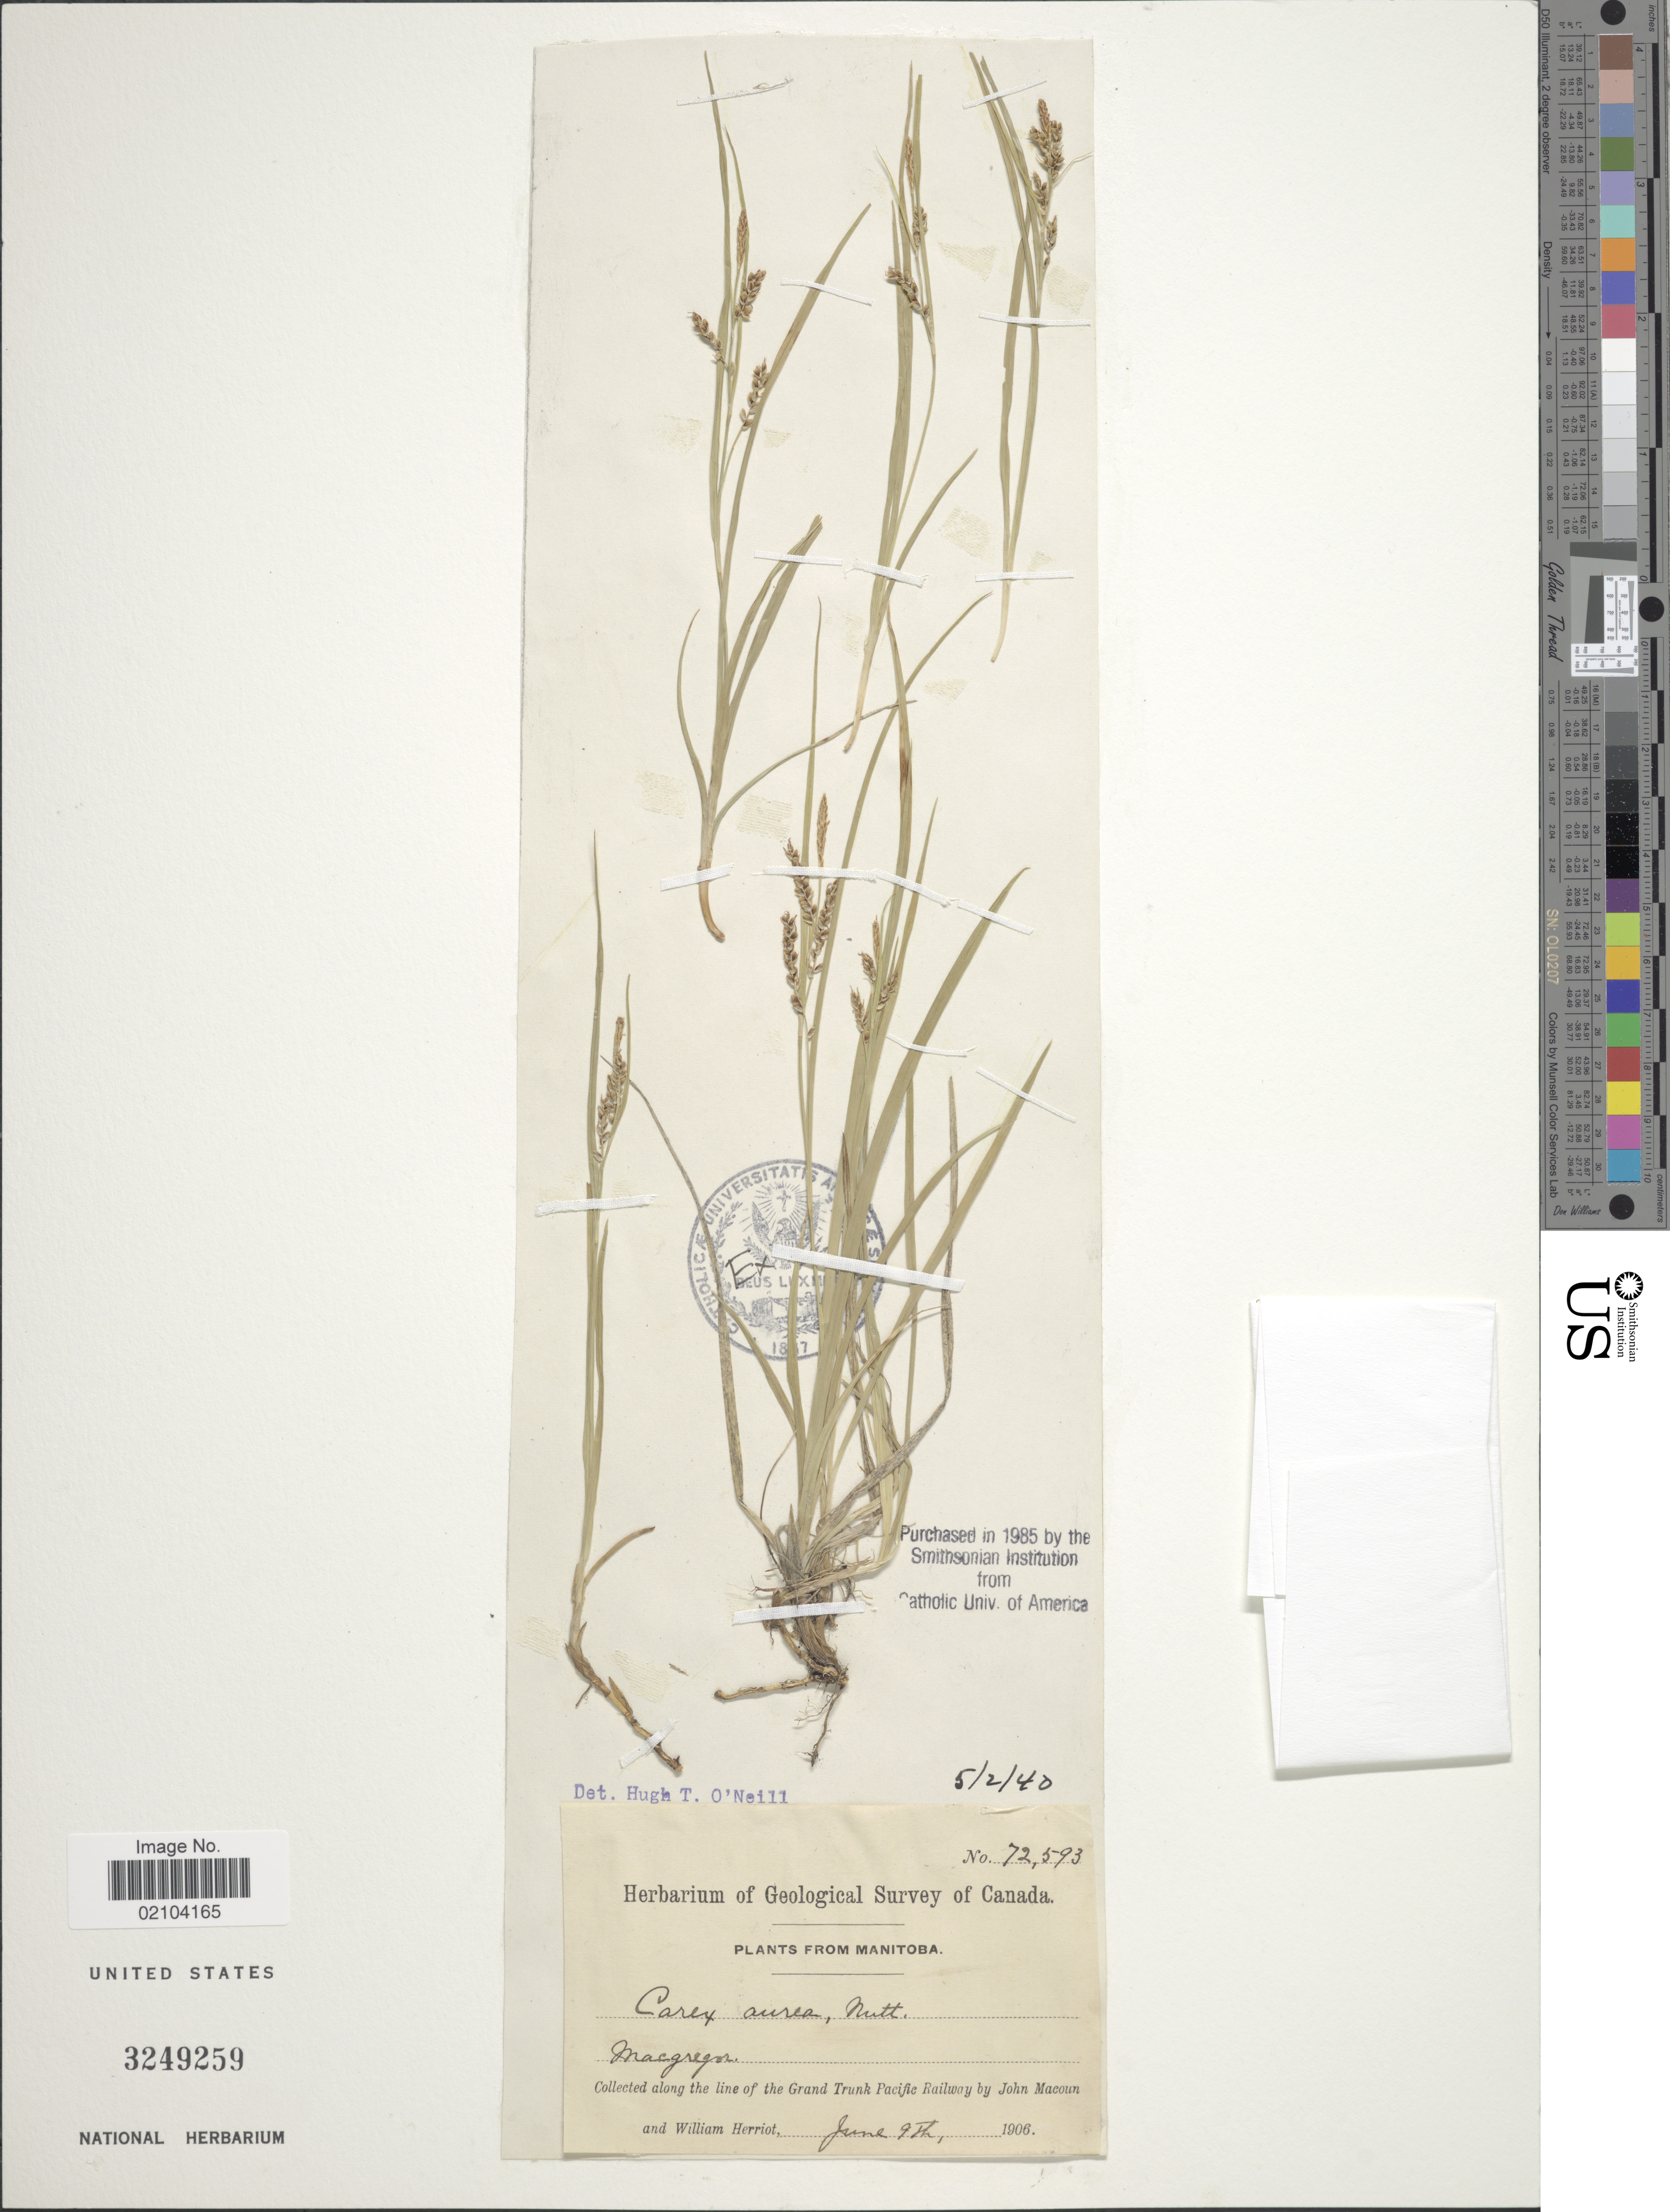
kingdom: Plantae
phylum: Tracheophyta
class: Liliopsida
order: Poales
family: Cyperaceae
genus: Carex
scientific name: Carex aurea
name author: Nutt.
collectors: J. Macoun & W. Herriot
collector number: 72593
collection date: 1906-06-09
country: Canada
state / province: Manitoba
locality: Along the line of the Grand Trunk Pacific Railway.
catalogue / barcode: US 3249259